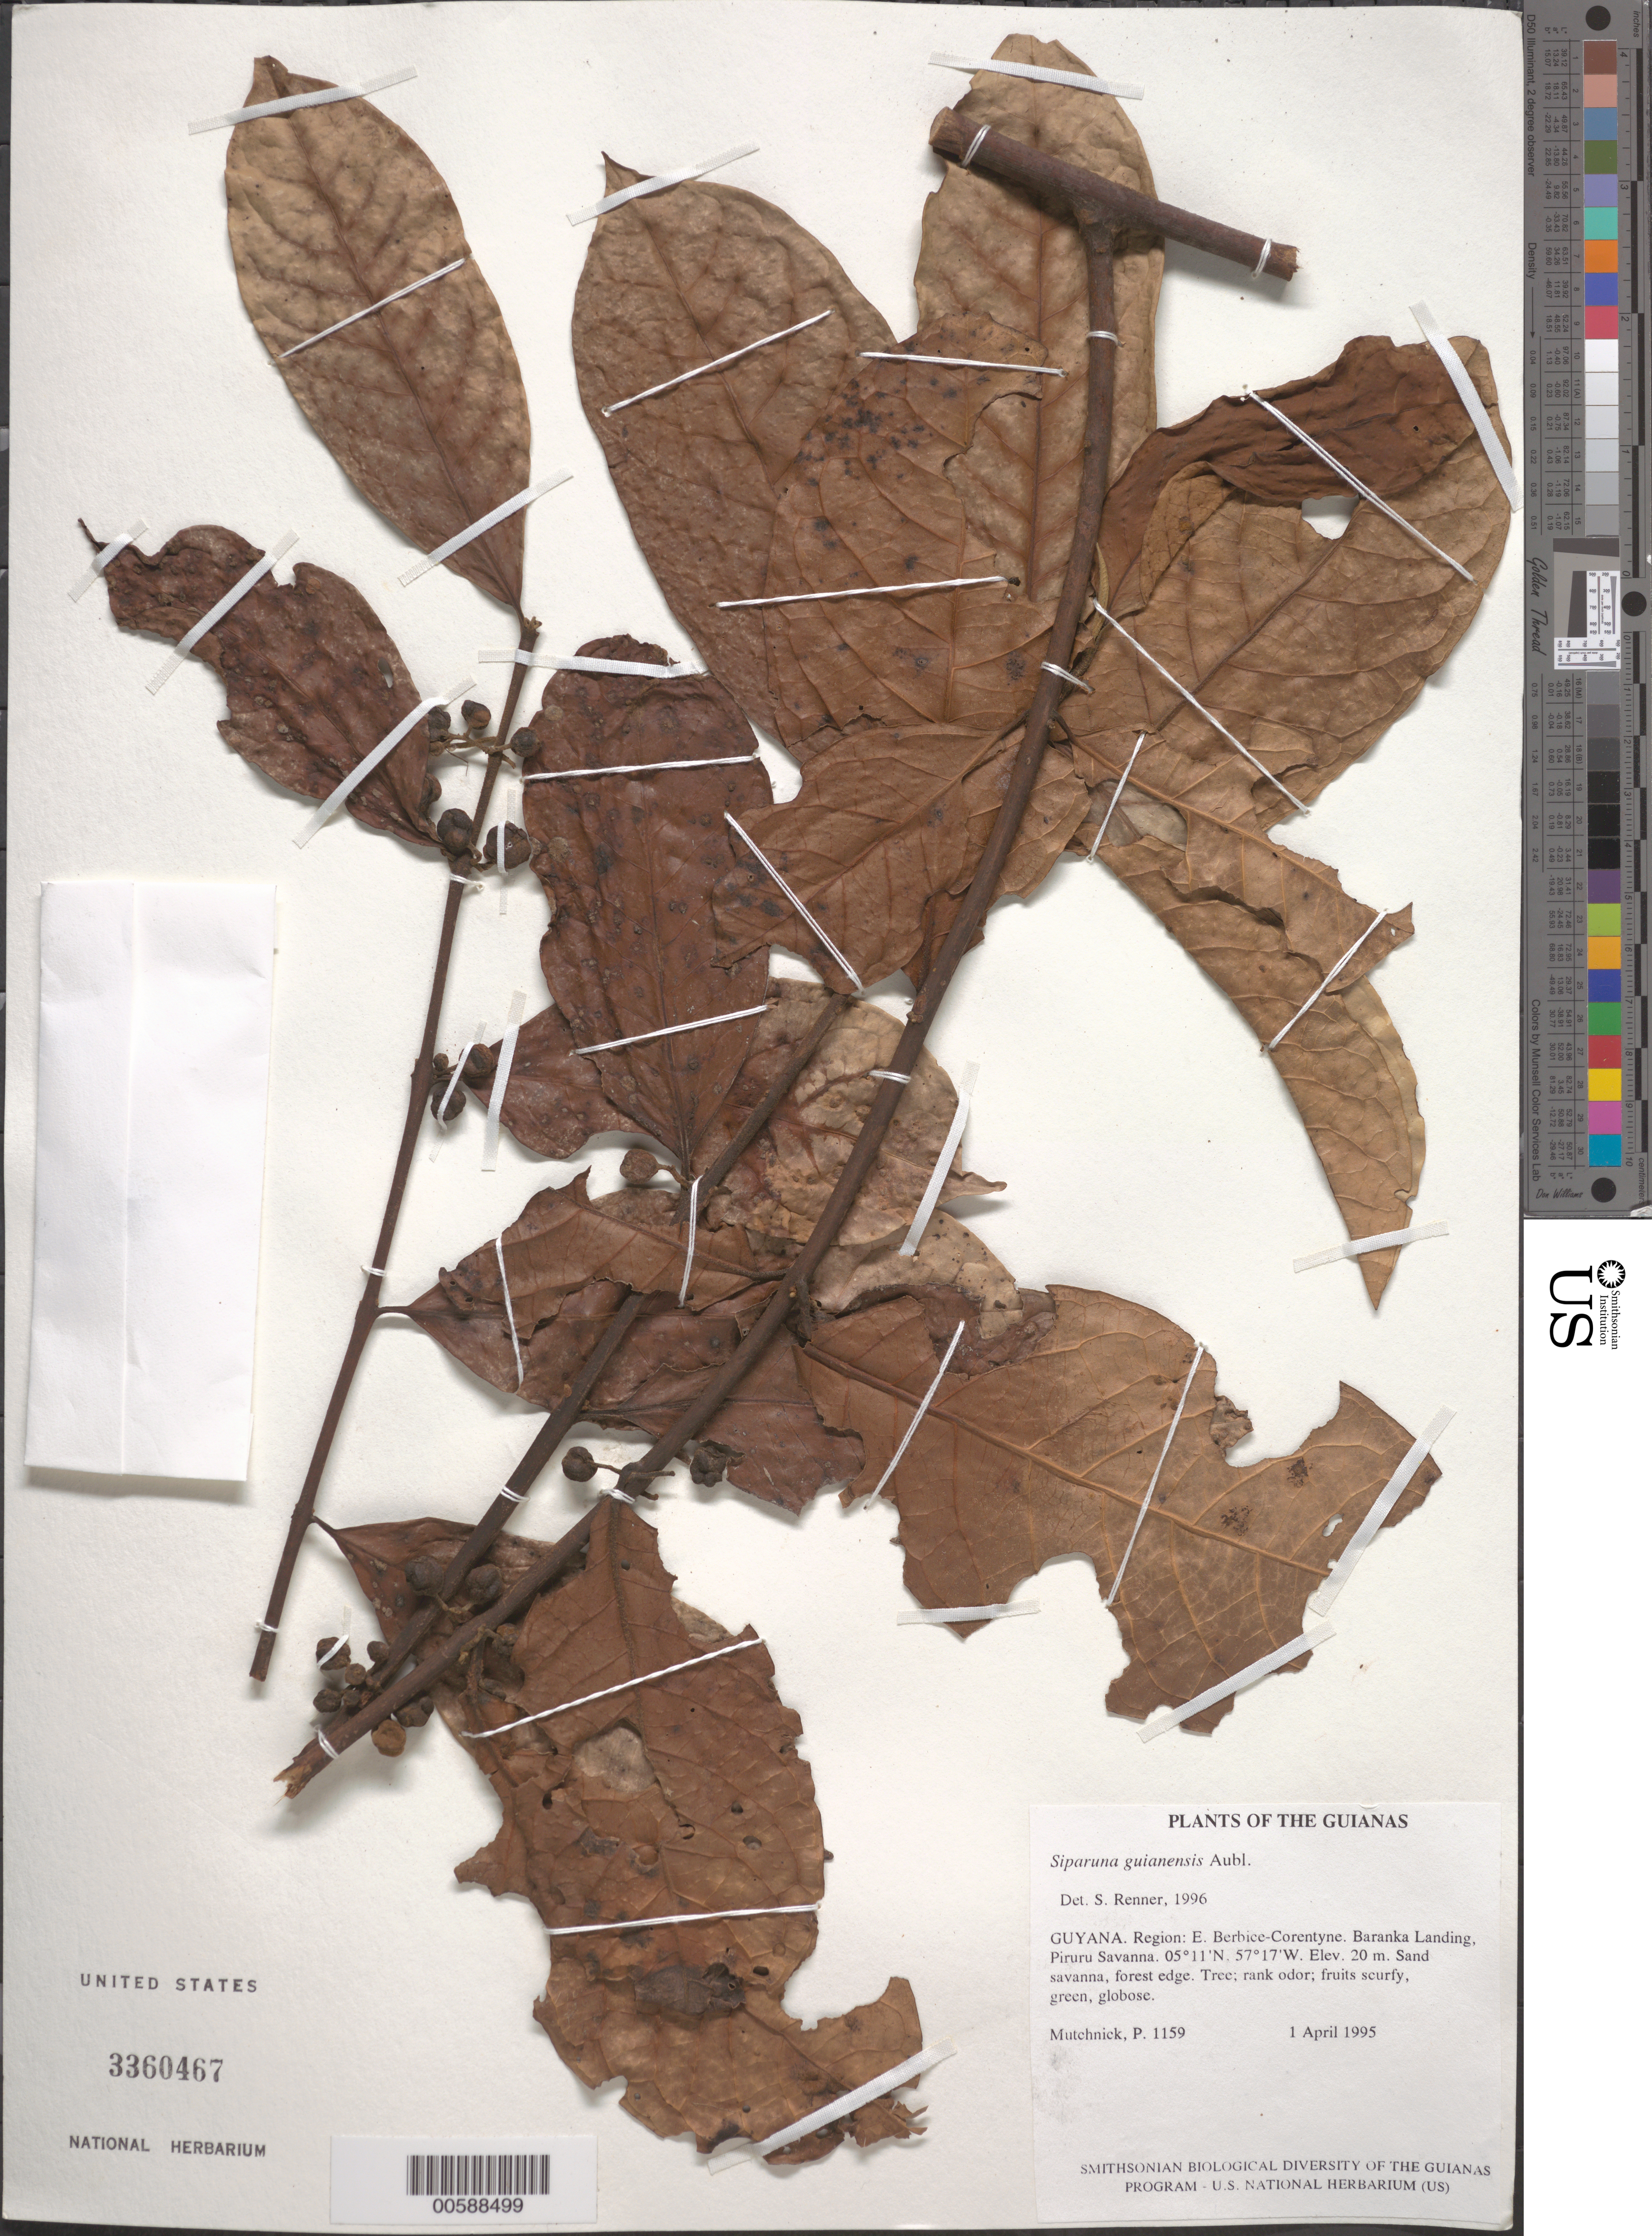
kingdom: Plantae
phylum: Tracheophyta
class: Magnoliopsida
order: Laurales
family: Siparunaceae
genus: Siparuna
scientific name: Siparuna guianensis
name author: Aubl.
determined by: Renner, S. S.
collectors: P. Mutchnick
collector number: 1159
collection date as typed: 1 April 1995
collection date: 1995-04-01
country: Guyana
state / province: E. Berbice-Corentyne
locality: Baranka Landing, Piruru Savanna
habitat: Sand savanna, forest edge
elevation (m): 20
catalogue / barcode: US 3360467